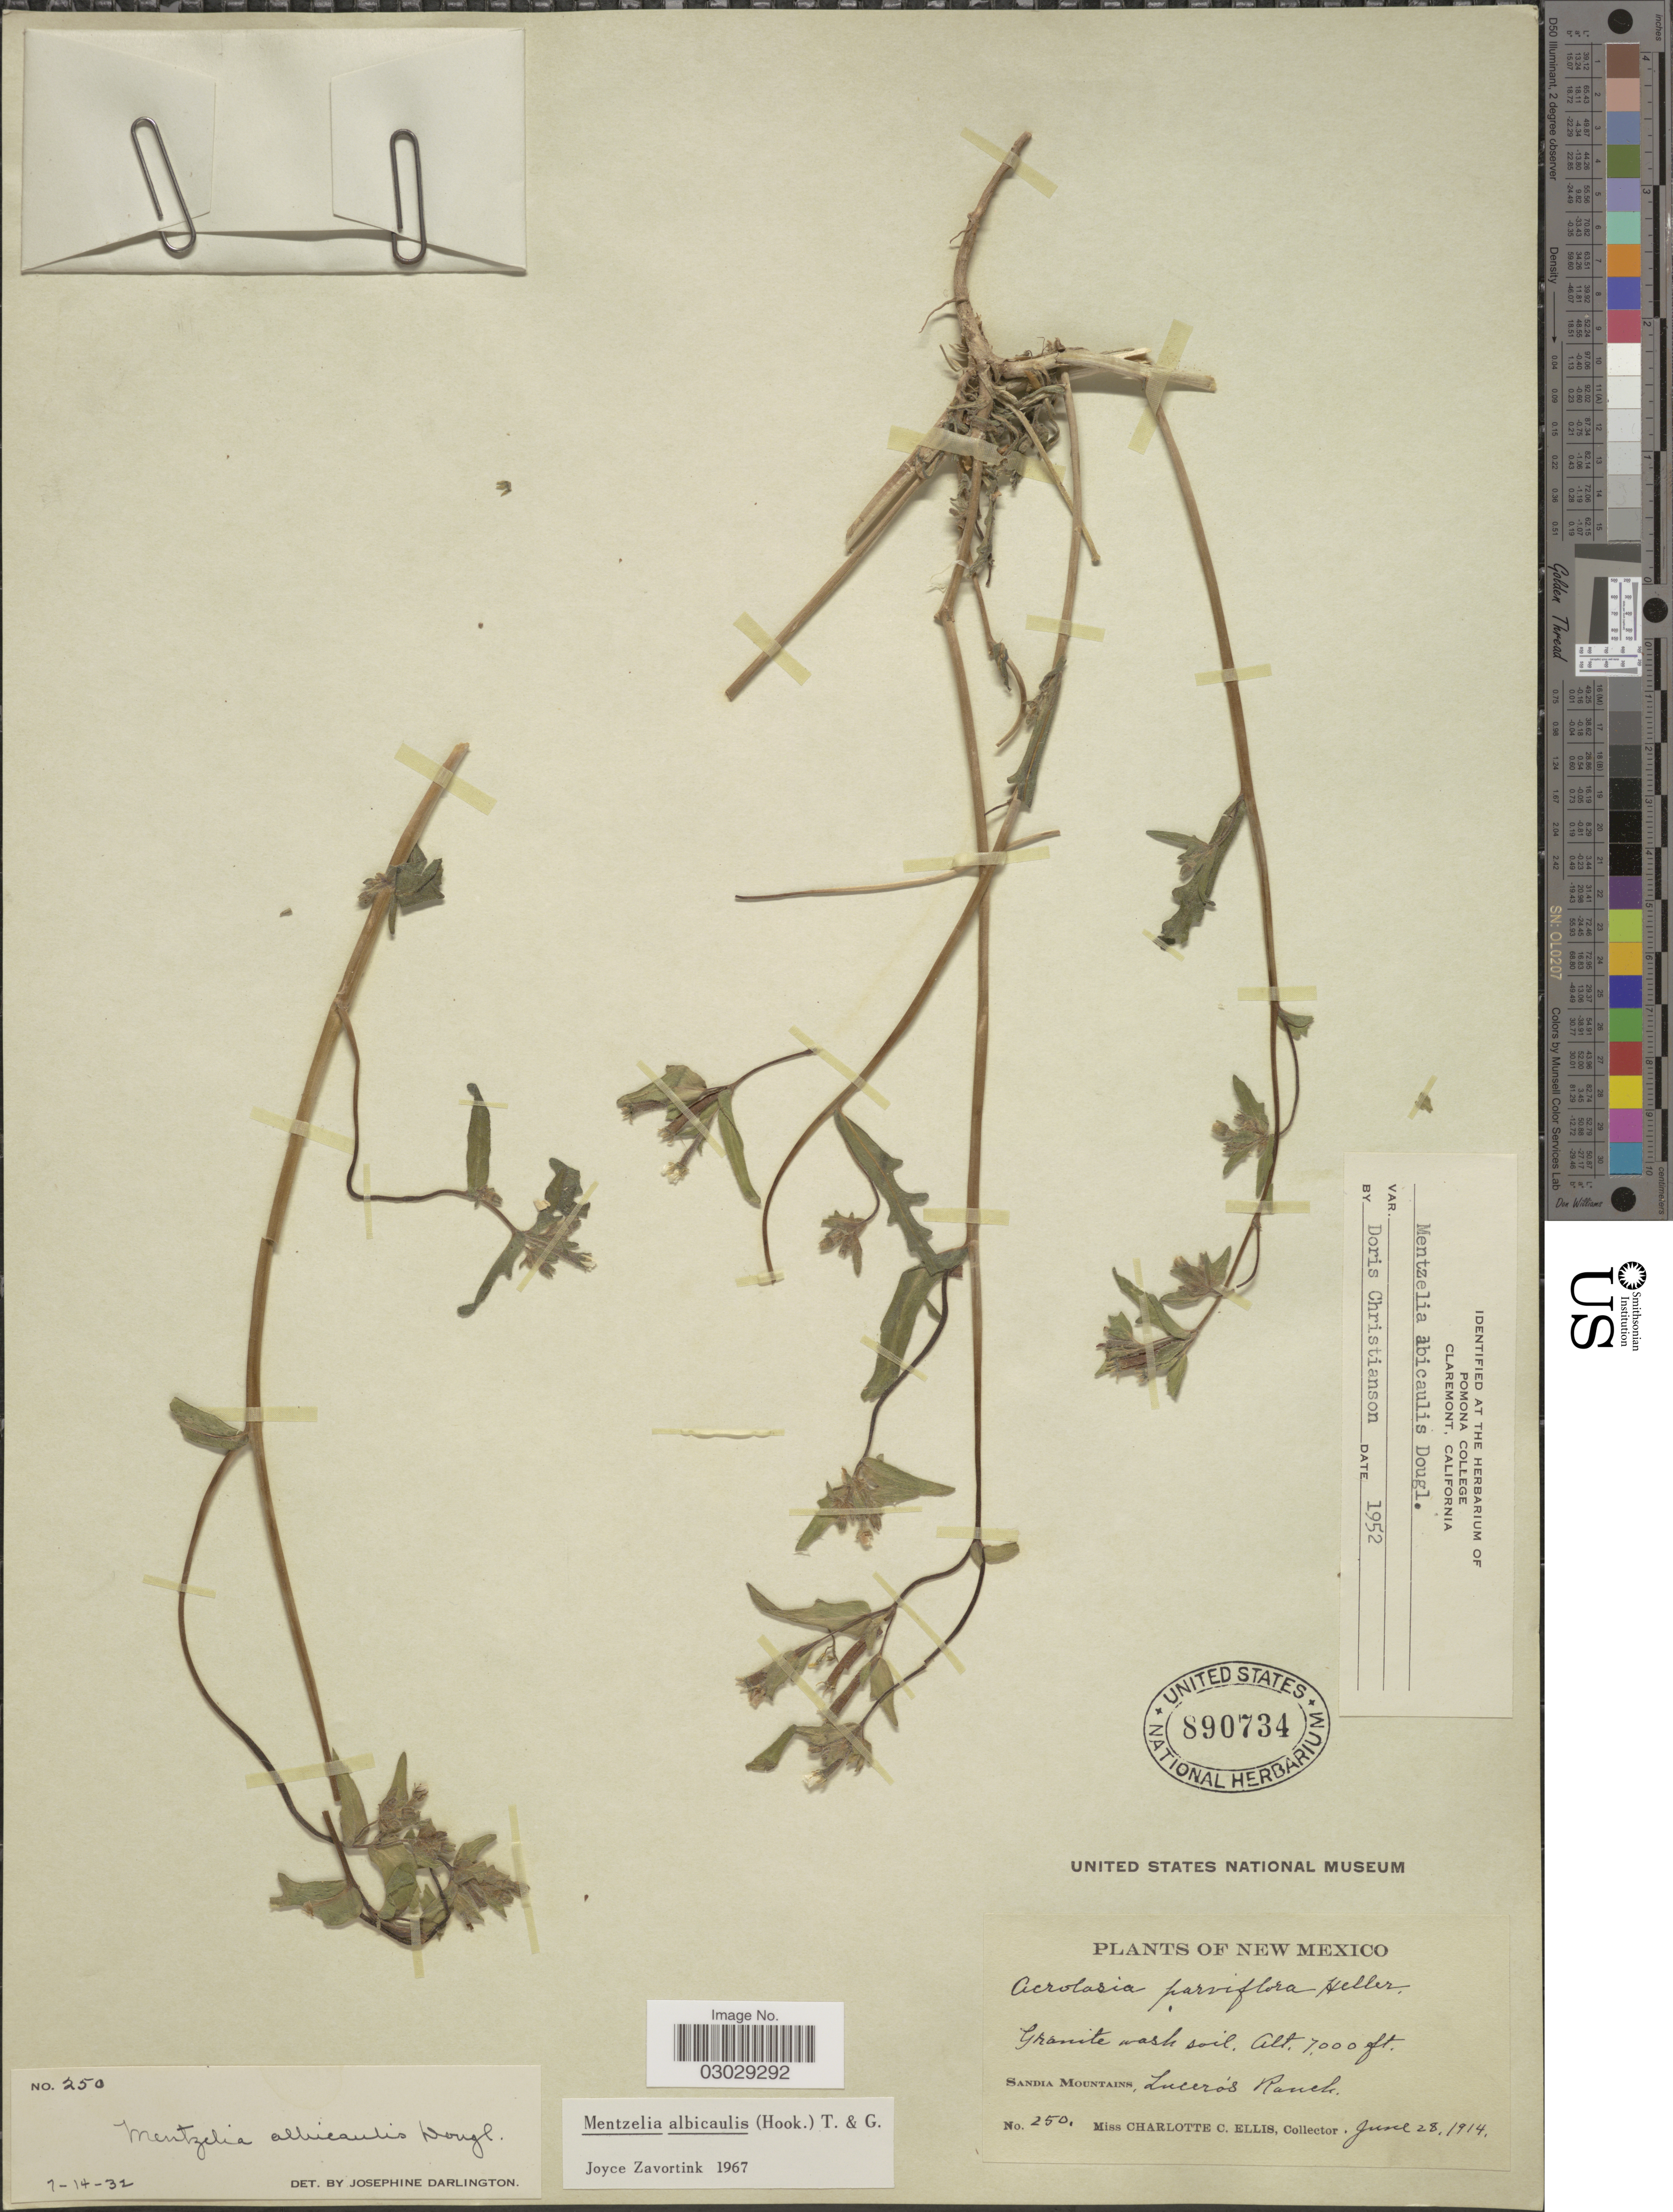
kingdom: Plantae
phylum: Tracheophyta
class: Magnoliopsida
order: Cornales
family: Loasaceae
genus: Mentzelia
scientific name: Mentzelia albicaulis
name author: (Douglas ex Hook.) Douglas ex Torr. & A. Gray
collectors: C. C. Ellis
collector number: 250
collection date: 1914-06-28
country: United States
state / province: New Mexico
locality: Sandia Mountains, Lucero's Ranch.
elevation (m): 2134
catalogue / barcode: US 890734